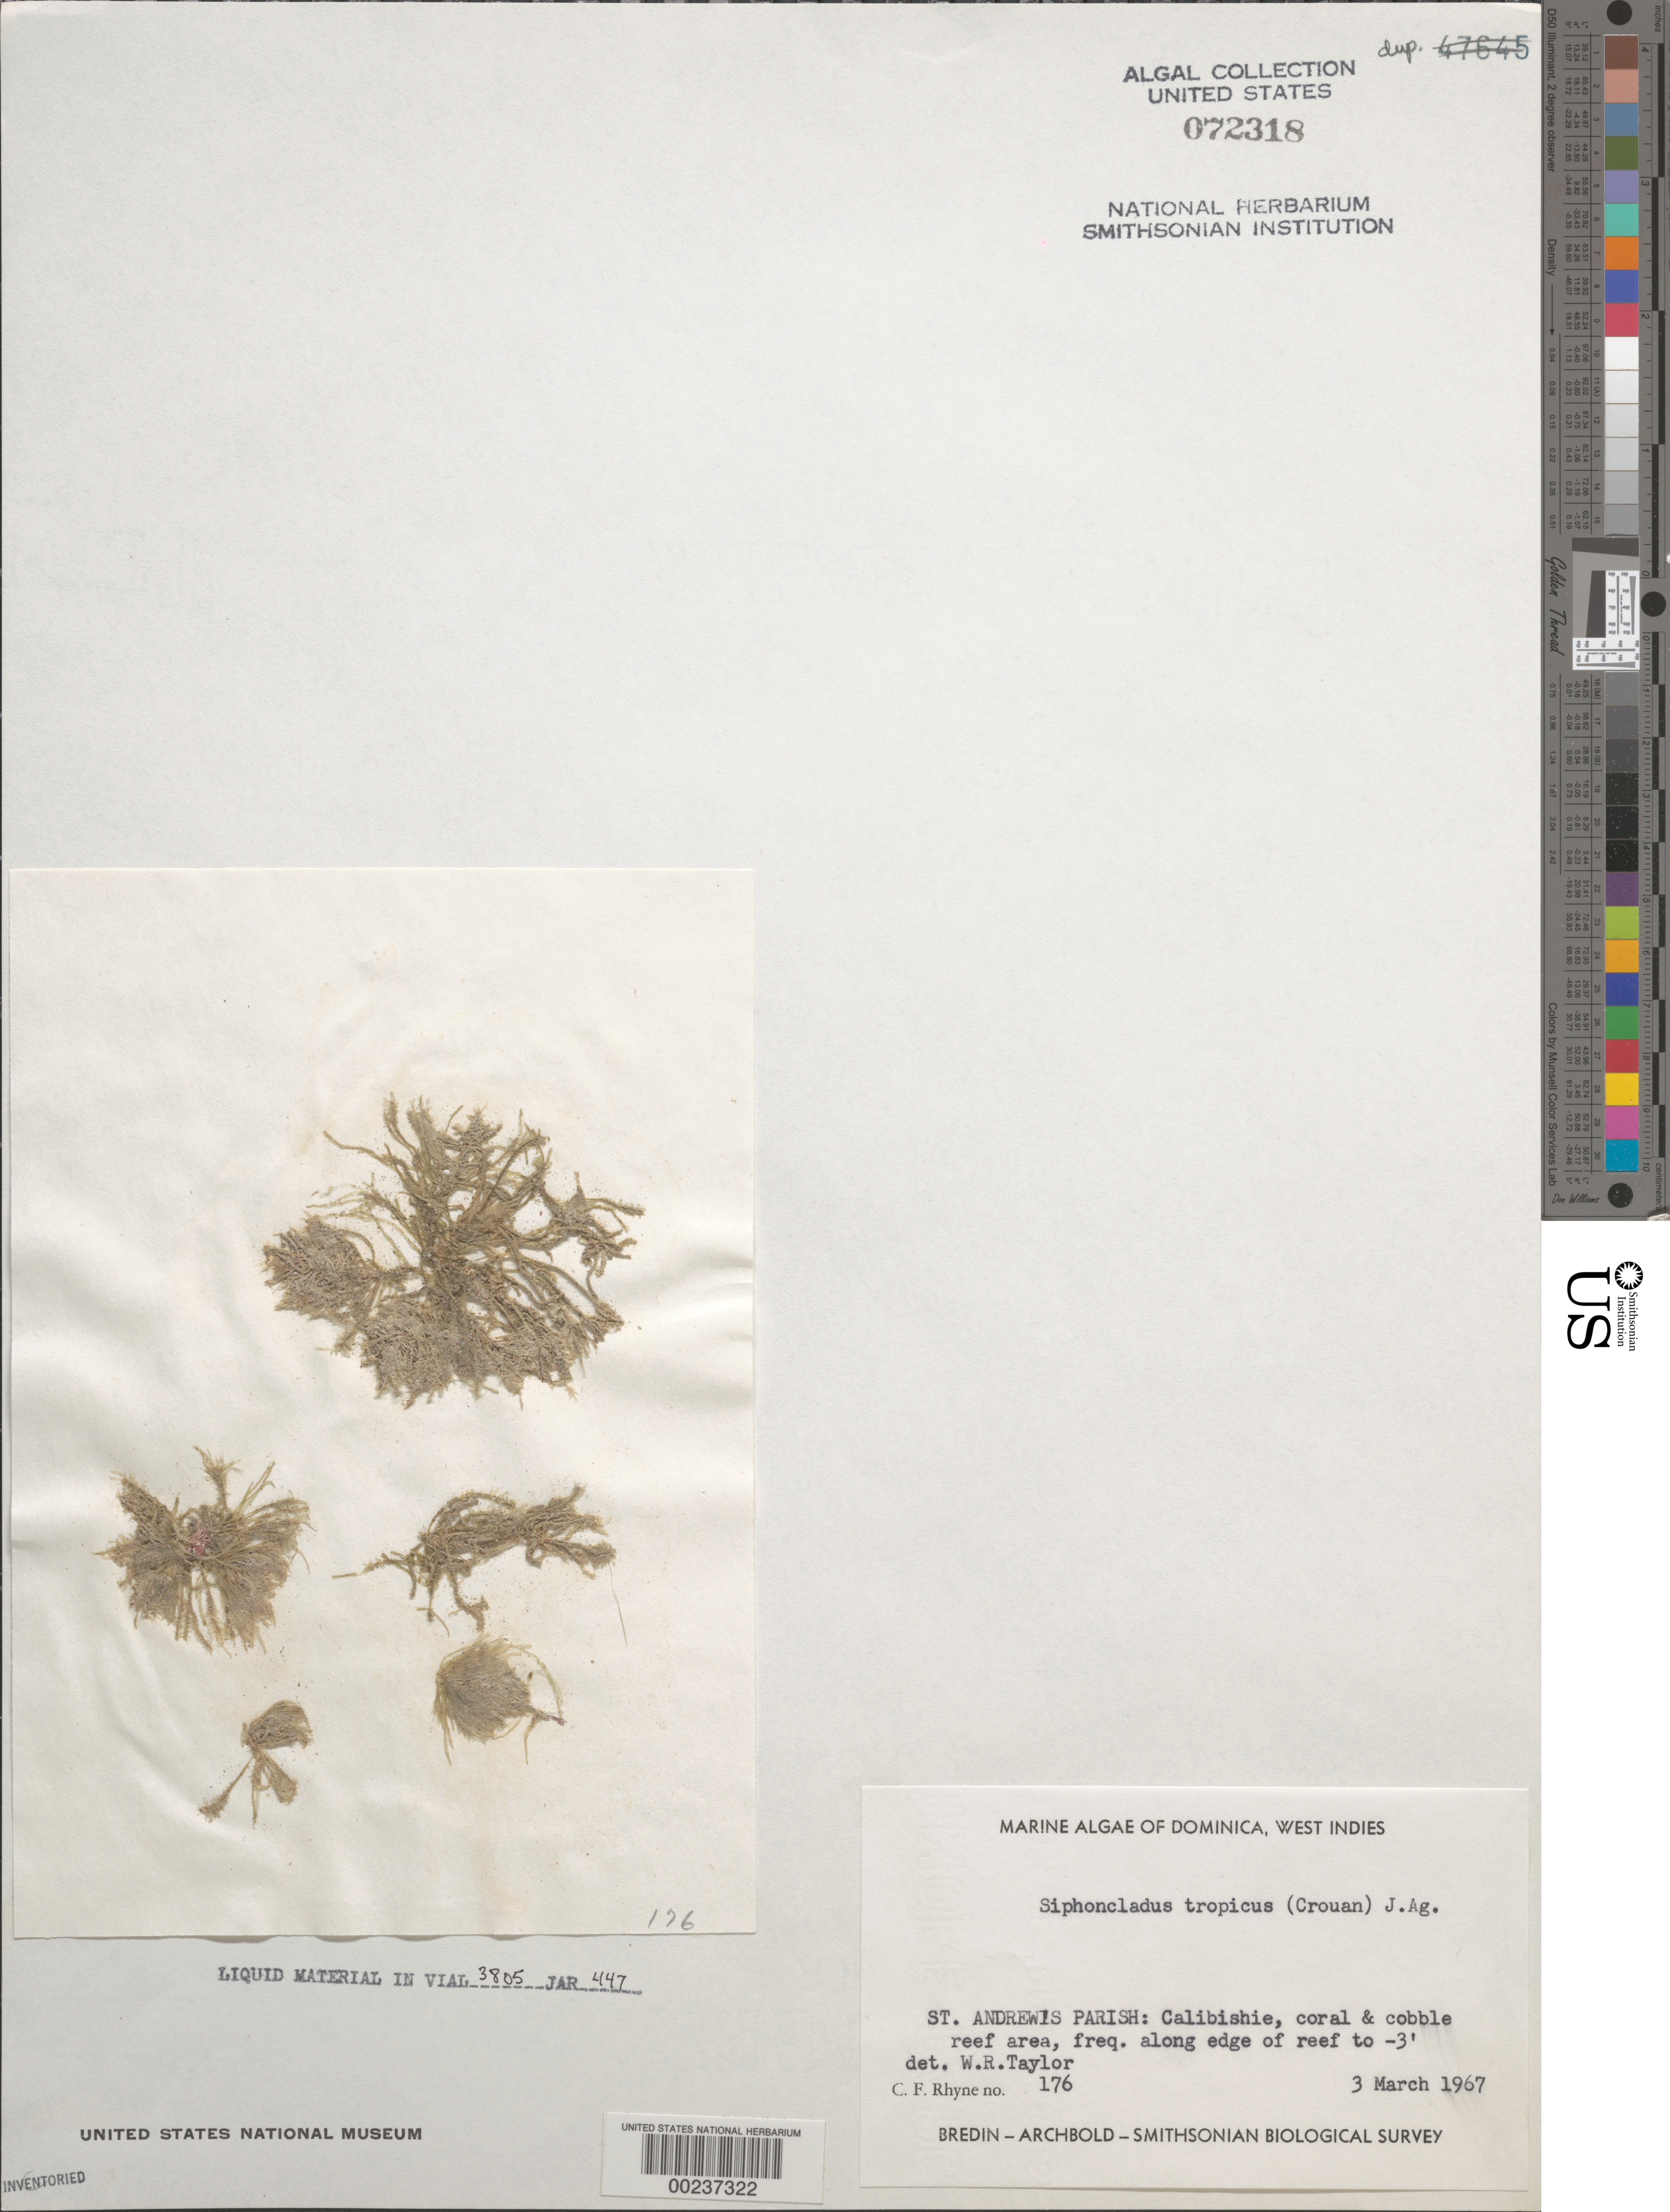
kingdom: Plantae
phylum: Chlorophyta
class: Ulvophyceae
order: Siphonocladales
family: Siphonocladaceae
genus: Siphonocladus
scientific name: Siphonocladus tropicus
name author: (P. Crouan & H. Crouan) J. Agardh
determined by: Taylor, William R.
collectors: C. Rhyne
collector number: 176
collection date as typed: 03 Mar 1967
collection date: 1967-03-03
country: Dominica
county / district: St. Andrew's Parish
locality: Calibishie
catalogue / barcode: US 72318